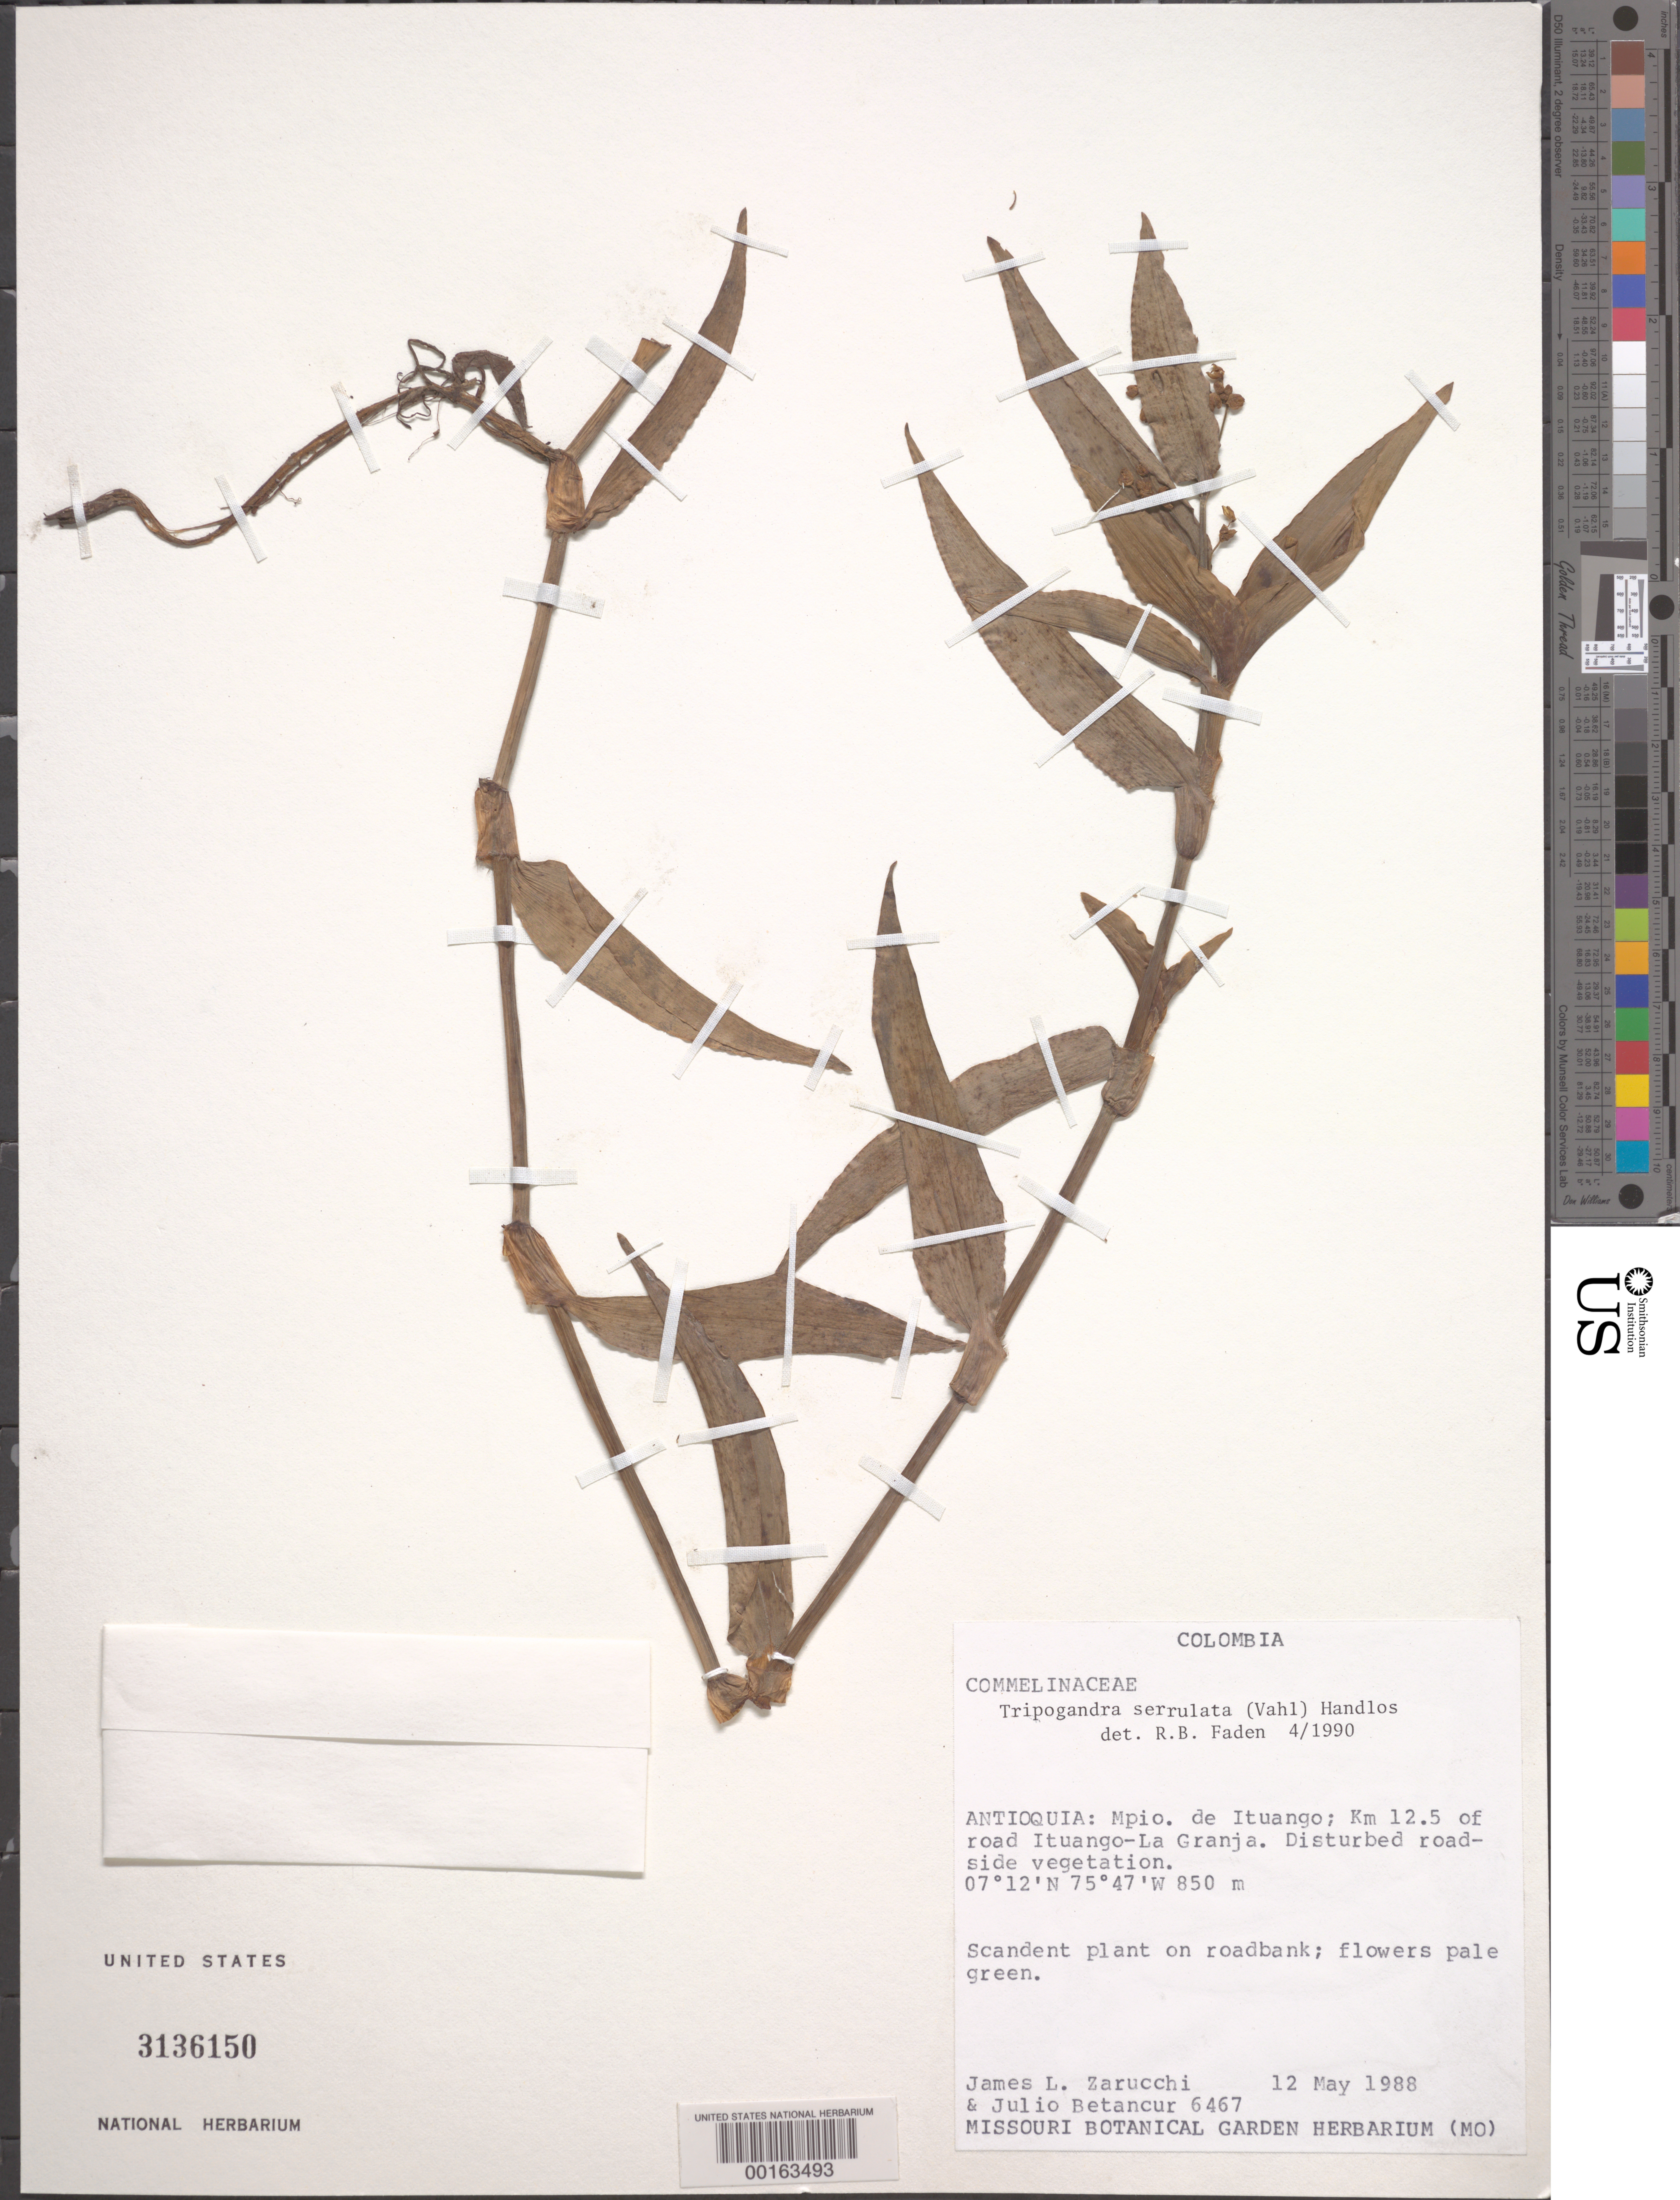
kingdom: Plantae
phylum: Tracheophyta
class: Liliopsida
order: Commelinales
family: Commelinaceae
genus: Tripogandra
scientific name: Tripogandra serrulata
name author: (Vahl) Handlos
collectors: J. L. Zarucchi & J. C. Betancur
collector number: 6467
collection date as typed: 12 May 1988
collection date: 1988-05-12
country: Colombia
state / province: Antioquia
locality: Ituango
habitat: Scandent plant on roadbank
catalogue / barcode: US 3136150